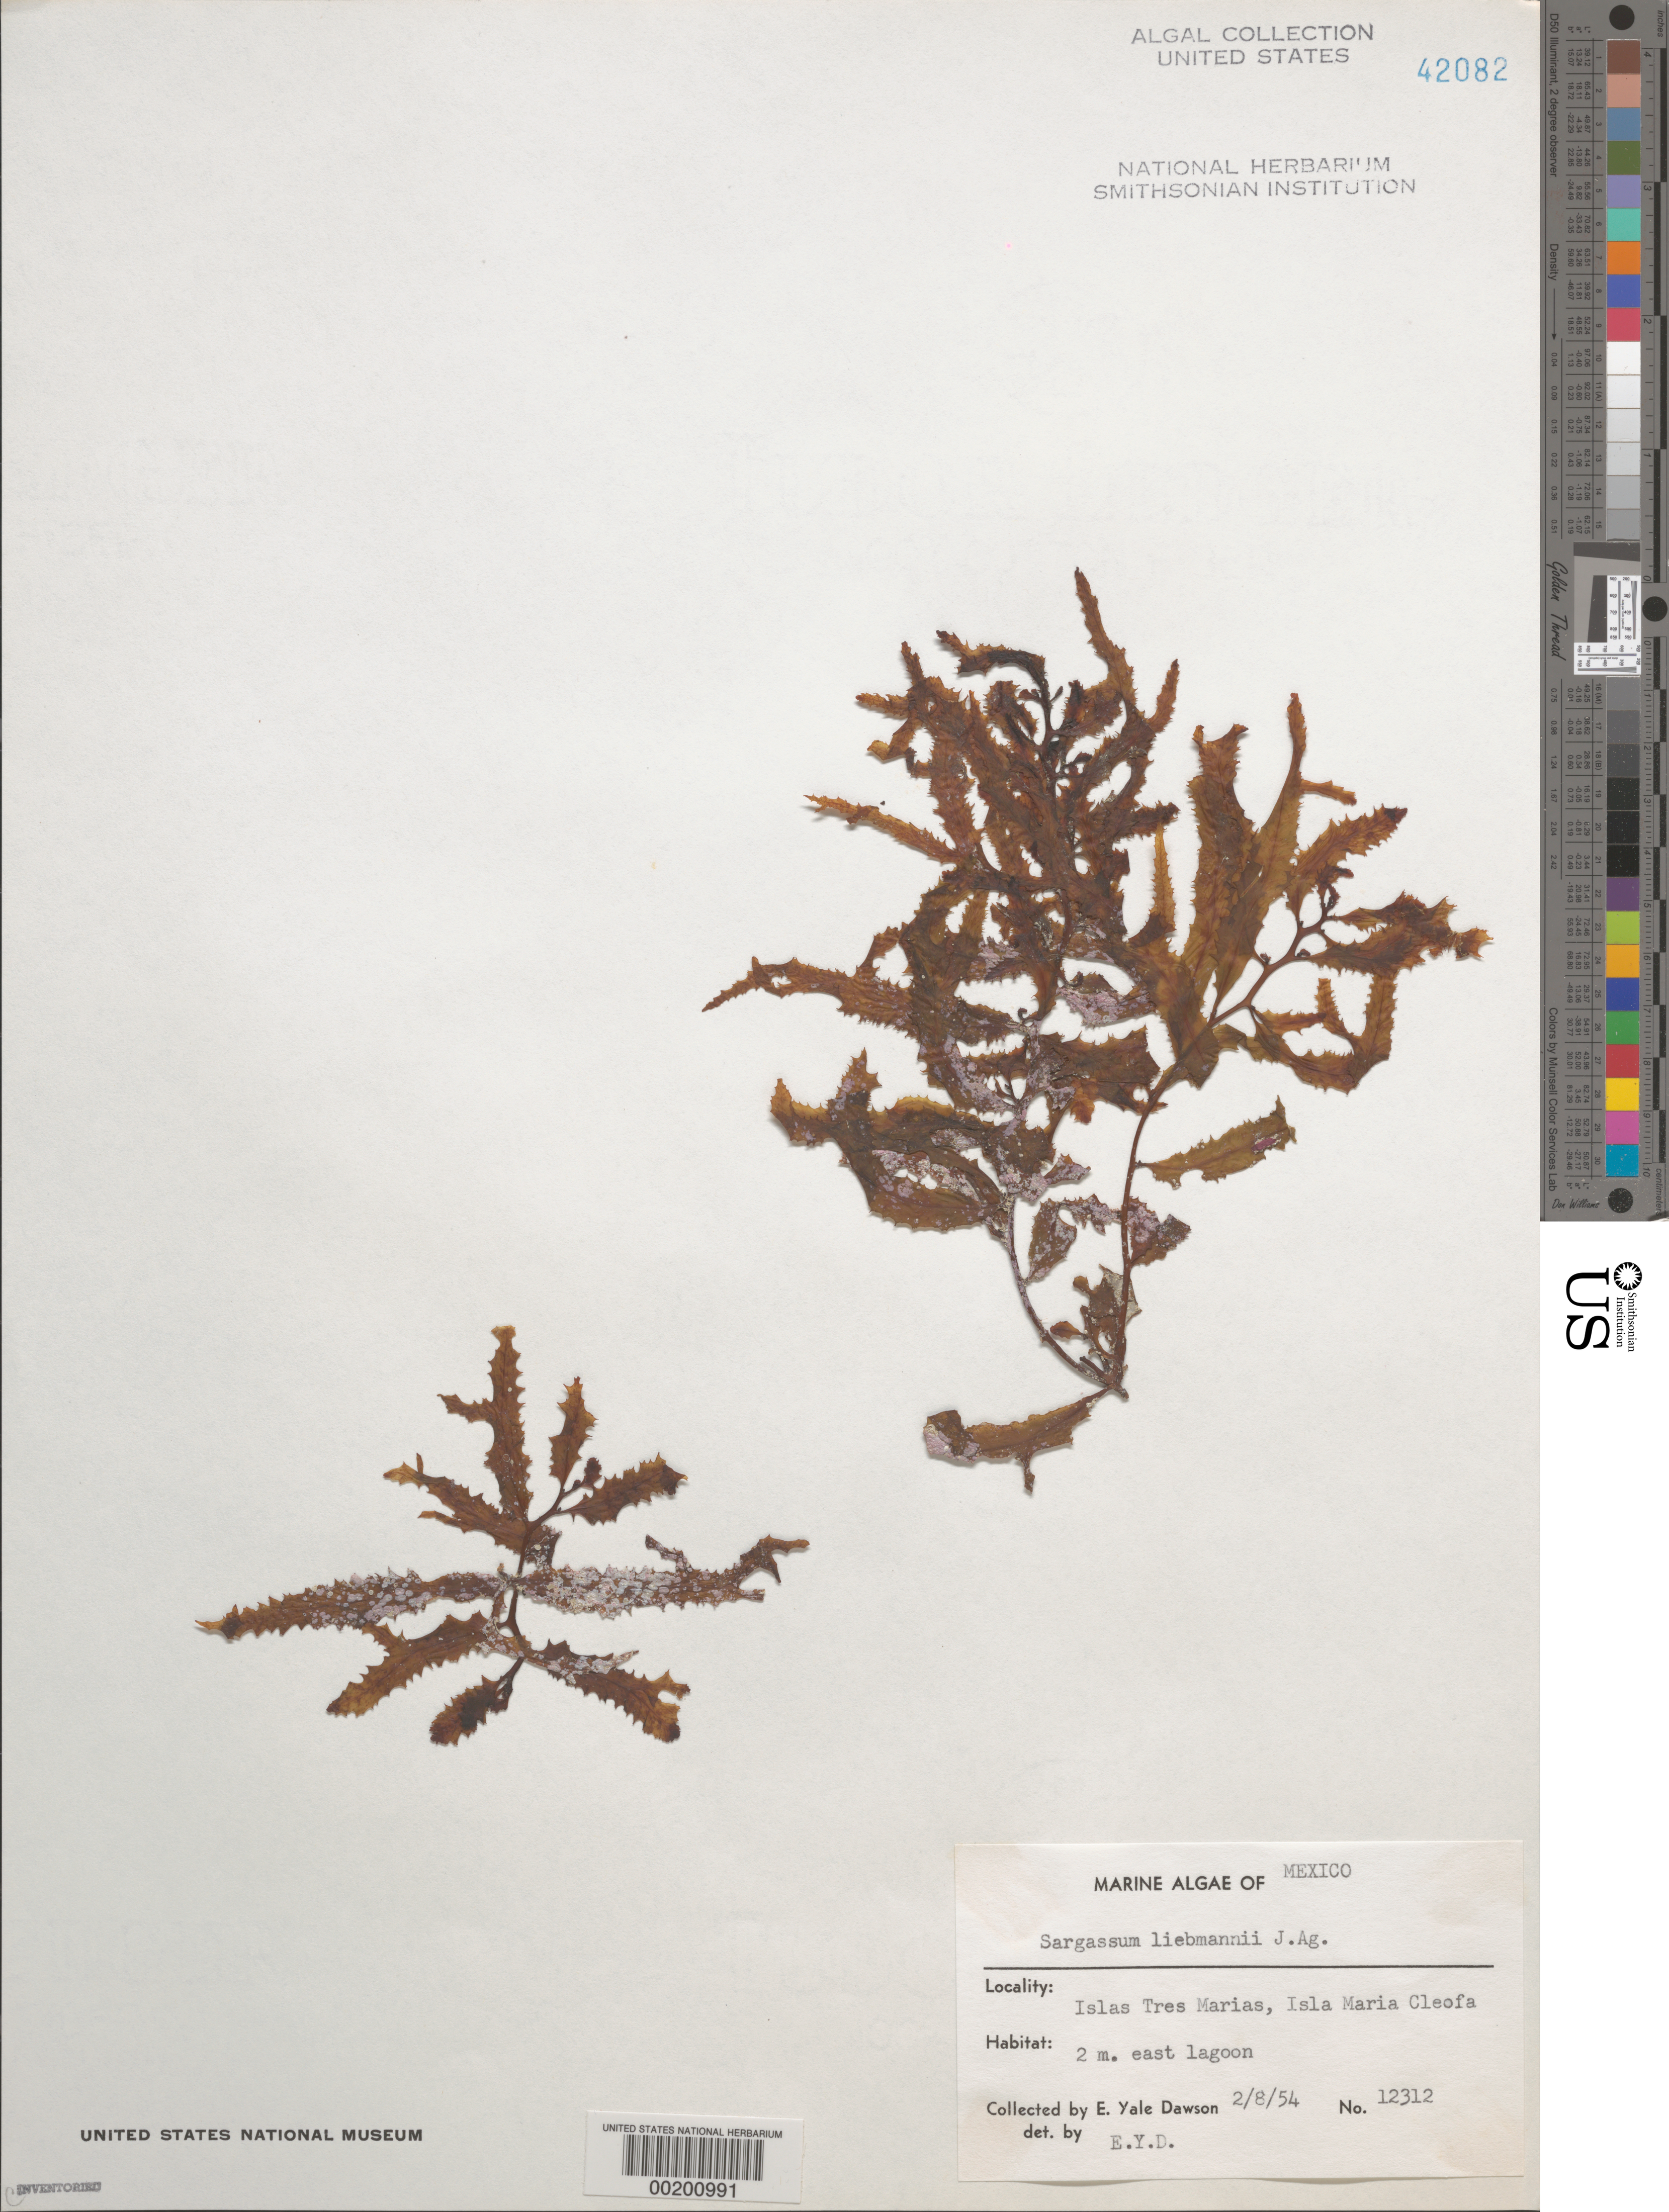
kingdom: Chromista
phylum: Ochrophyta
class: Phaeophyceae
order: Fucales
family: Sargassaceae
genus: Sargassum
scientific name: Sargassum liebmannii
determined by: Dawson, E. Y.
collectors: E. Y. Dawson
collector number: EYD 12312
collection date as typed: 08 Feb 1954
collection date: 1954-02-08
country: Mexico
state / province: Nayarit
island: Isla Maria Cleofa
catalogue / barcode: US 42082